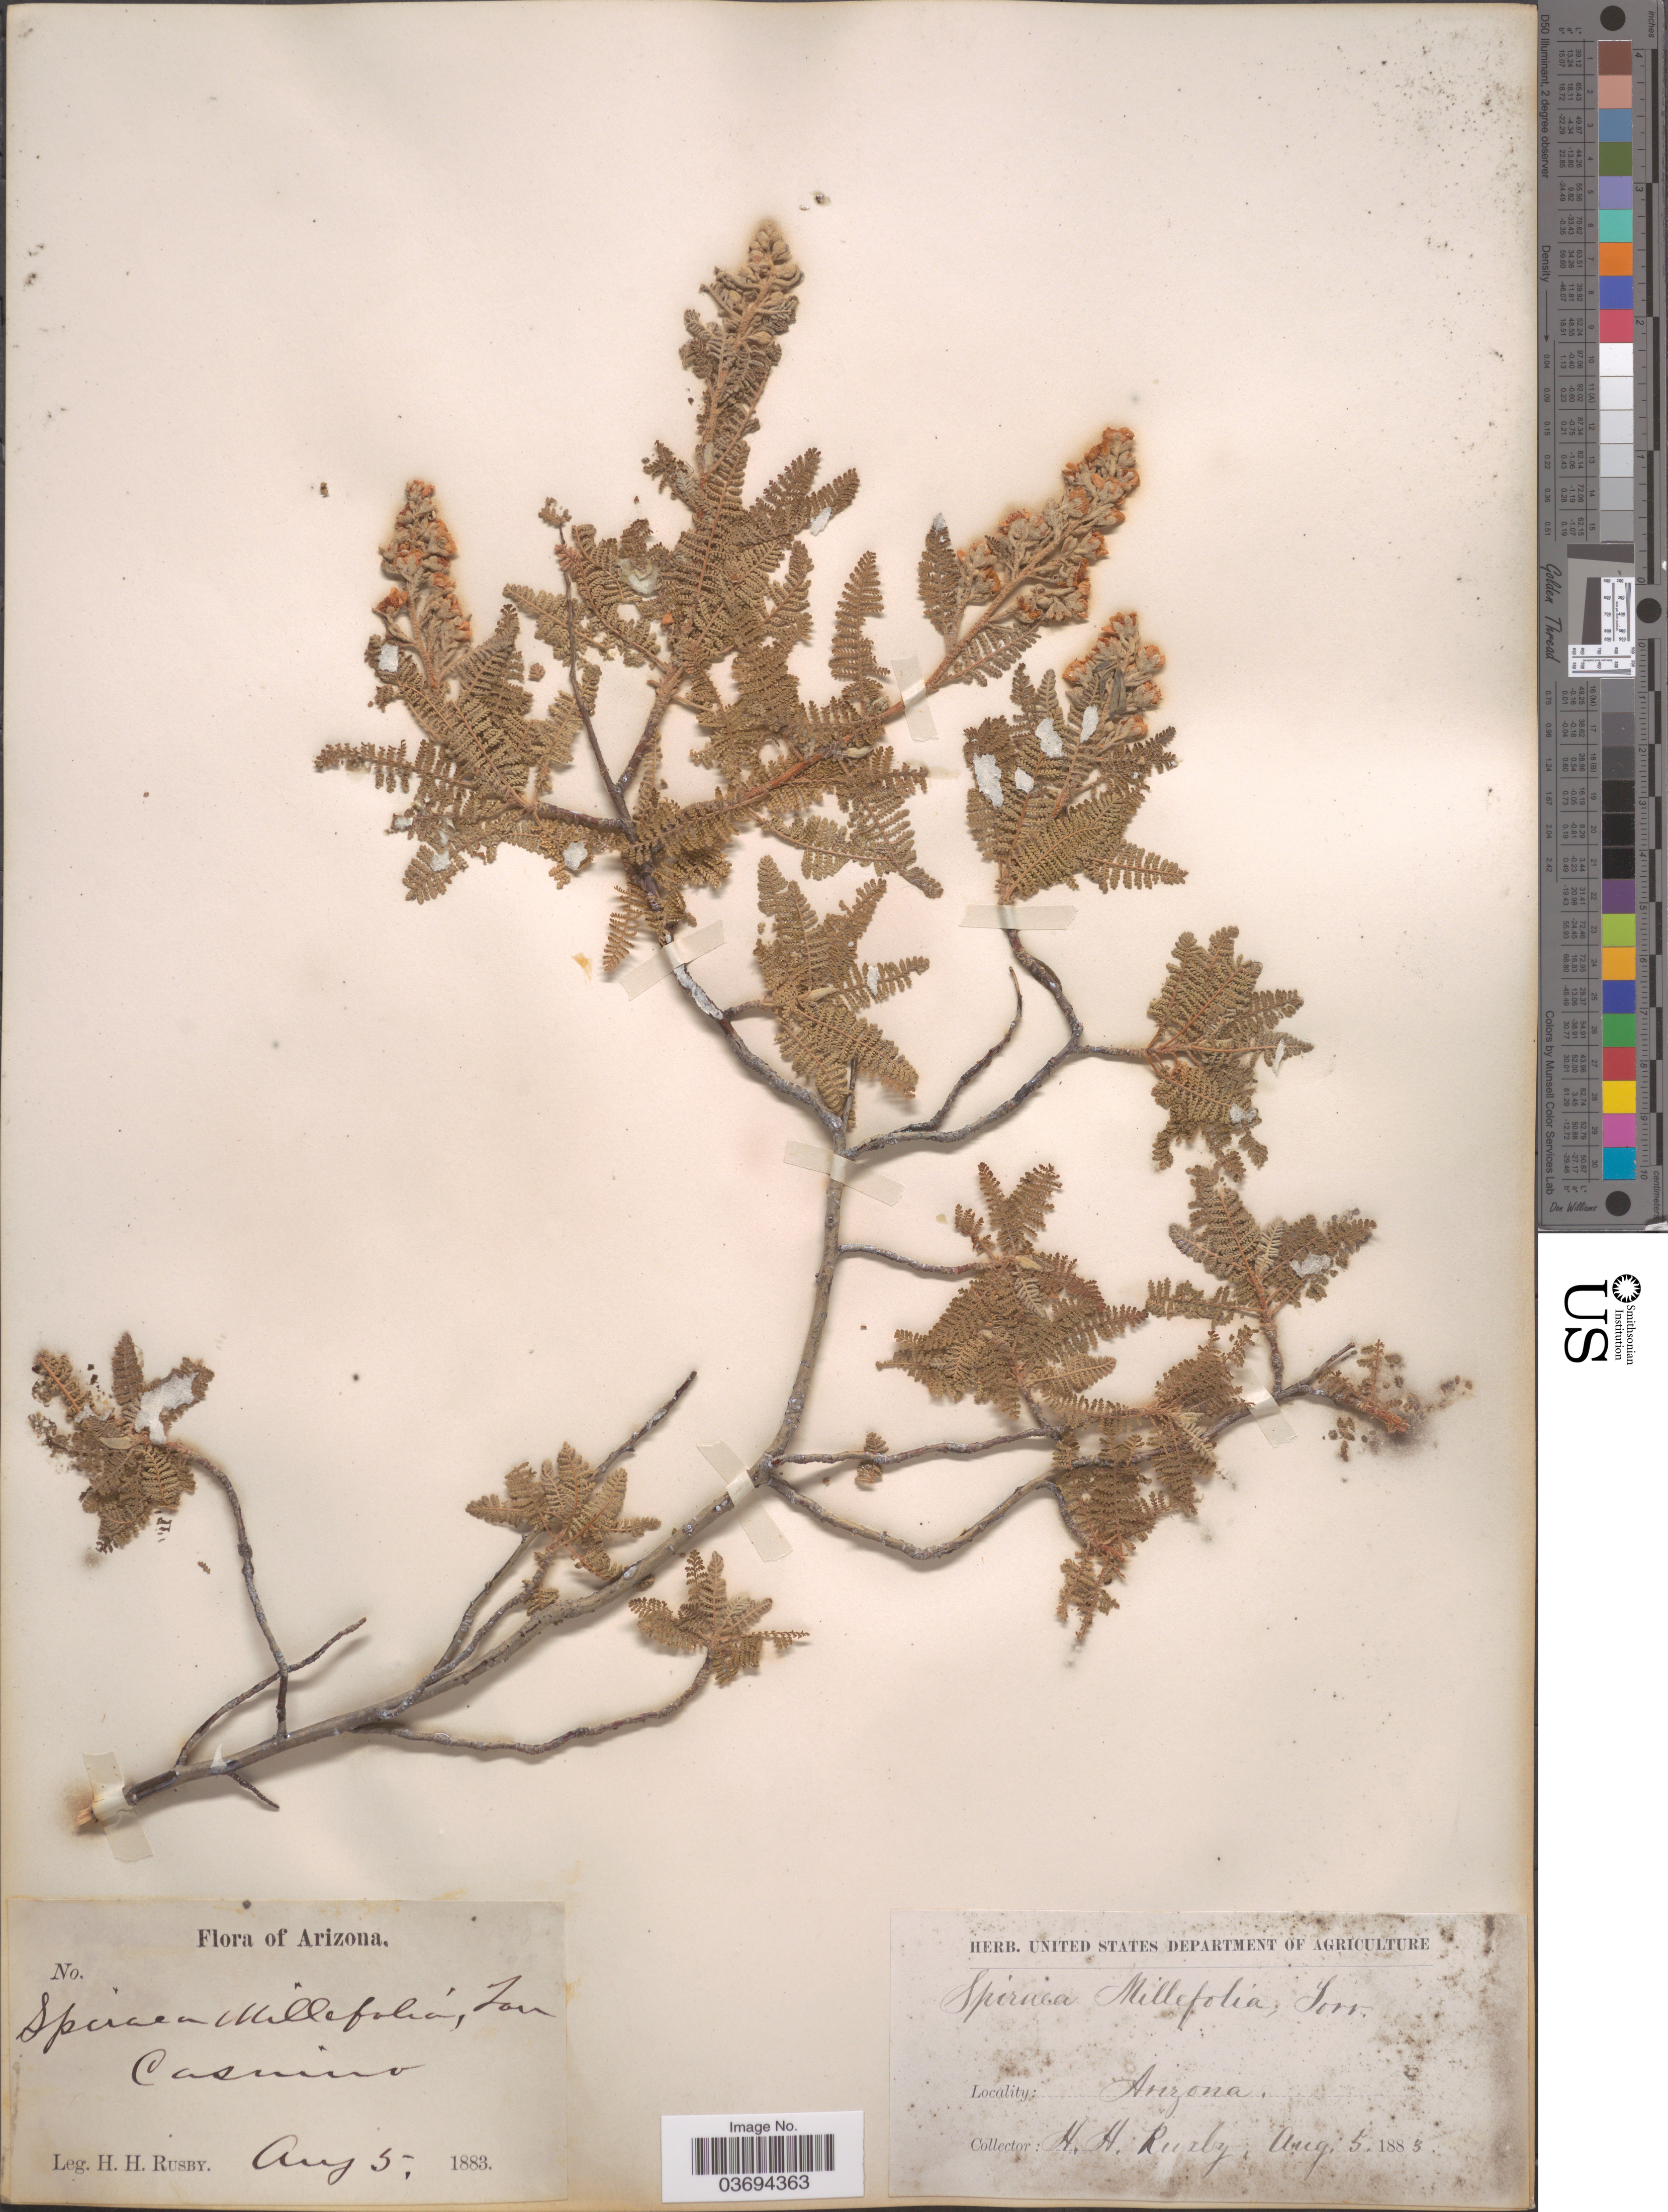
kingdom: Plantae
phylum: Tracheophyta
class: Magnoliopsida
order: Rosales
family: Rosaceae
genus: Chamaebatiaria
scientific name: Chamaebatiaria millefolium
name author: (Torr.) Maxim.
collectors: H. H. Rusby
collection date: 1883-08-05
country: United States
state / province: Arizona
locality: Cosnino.